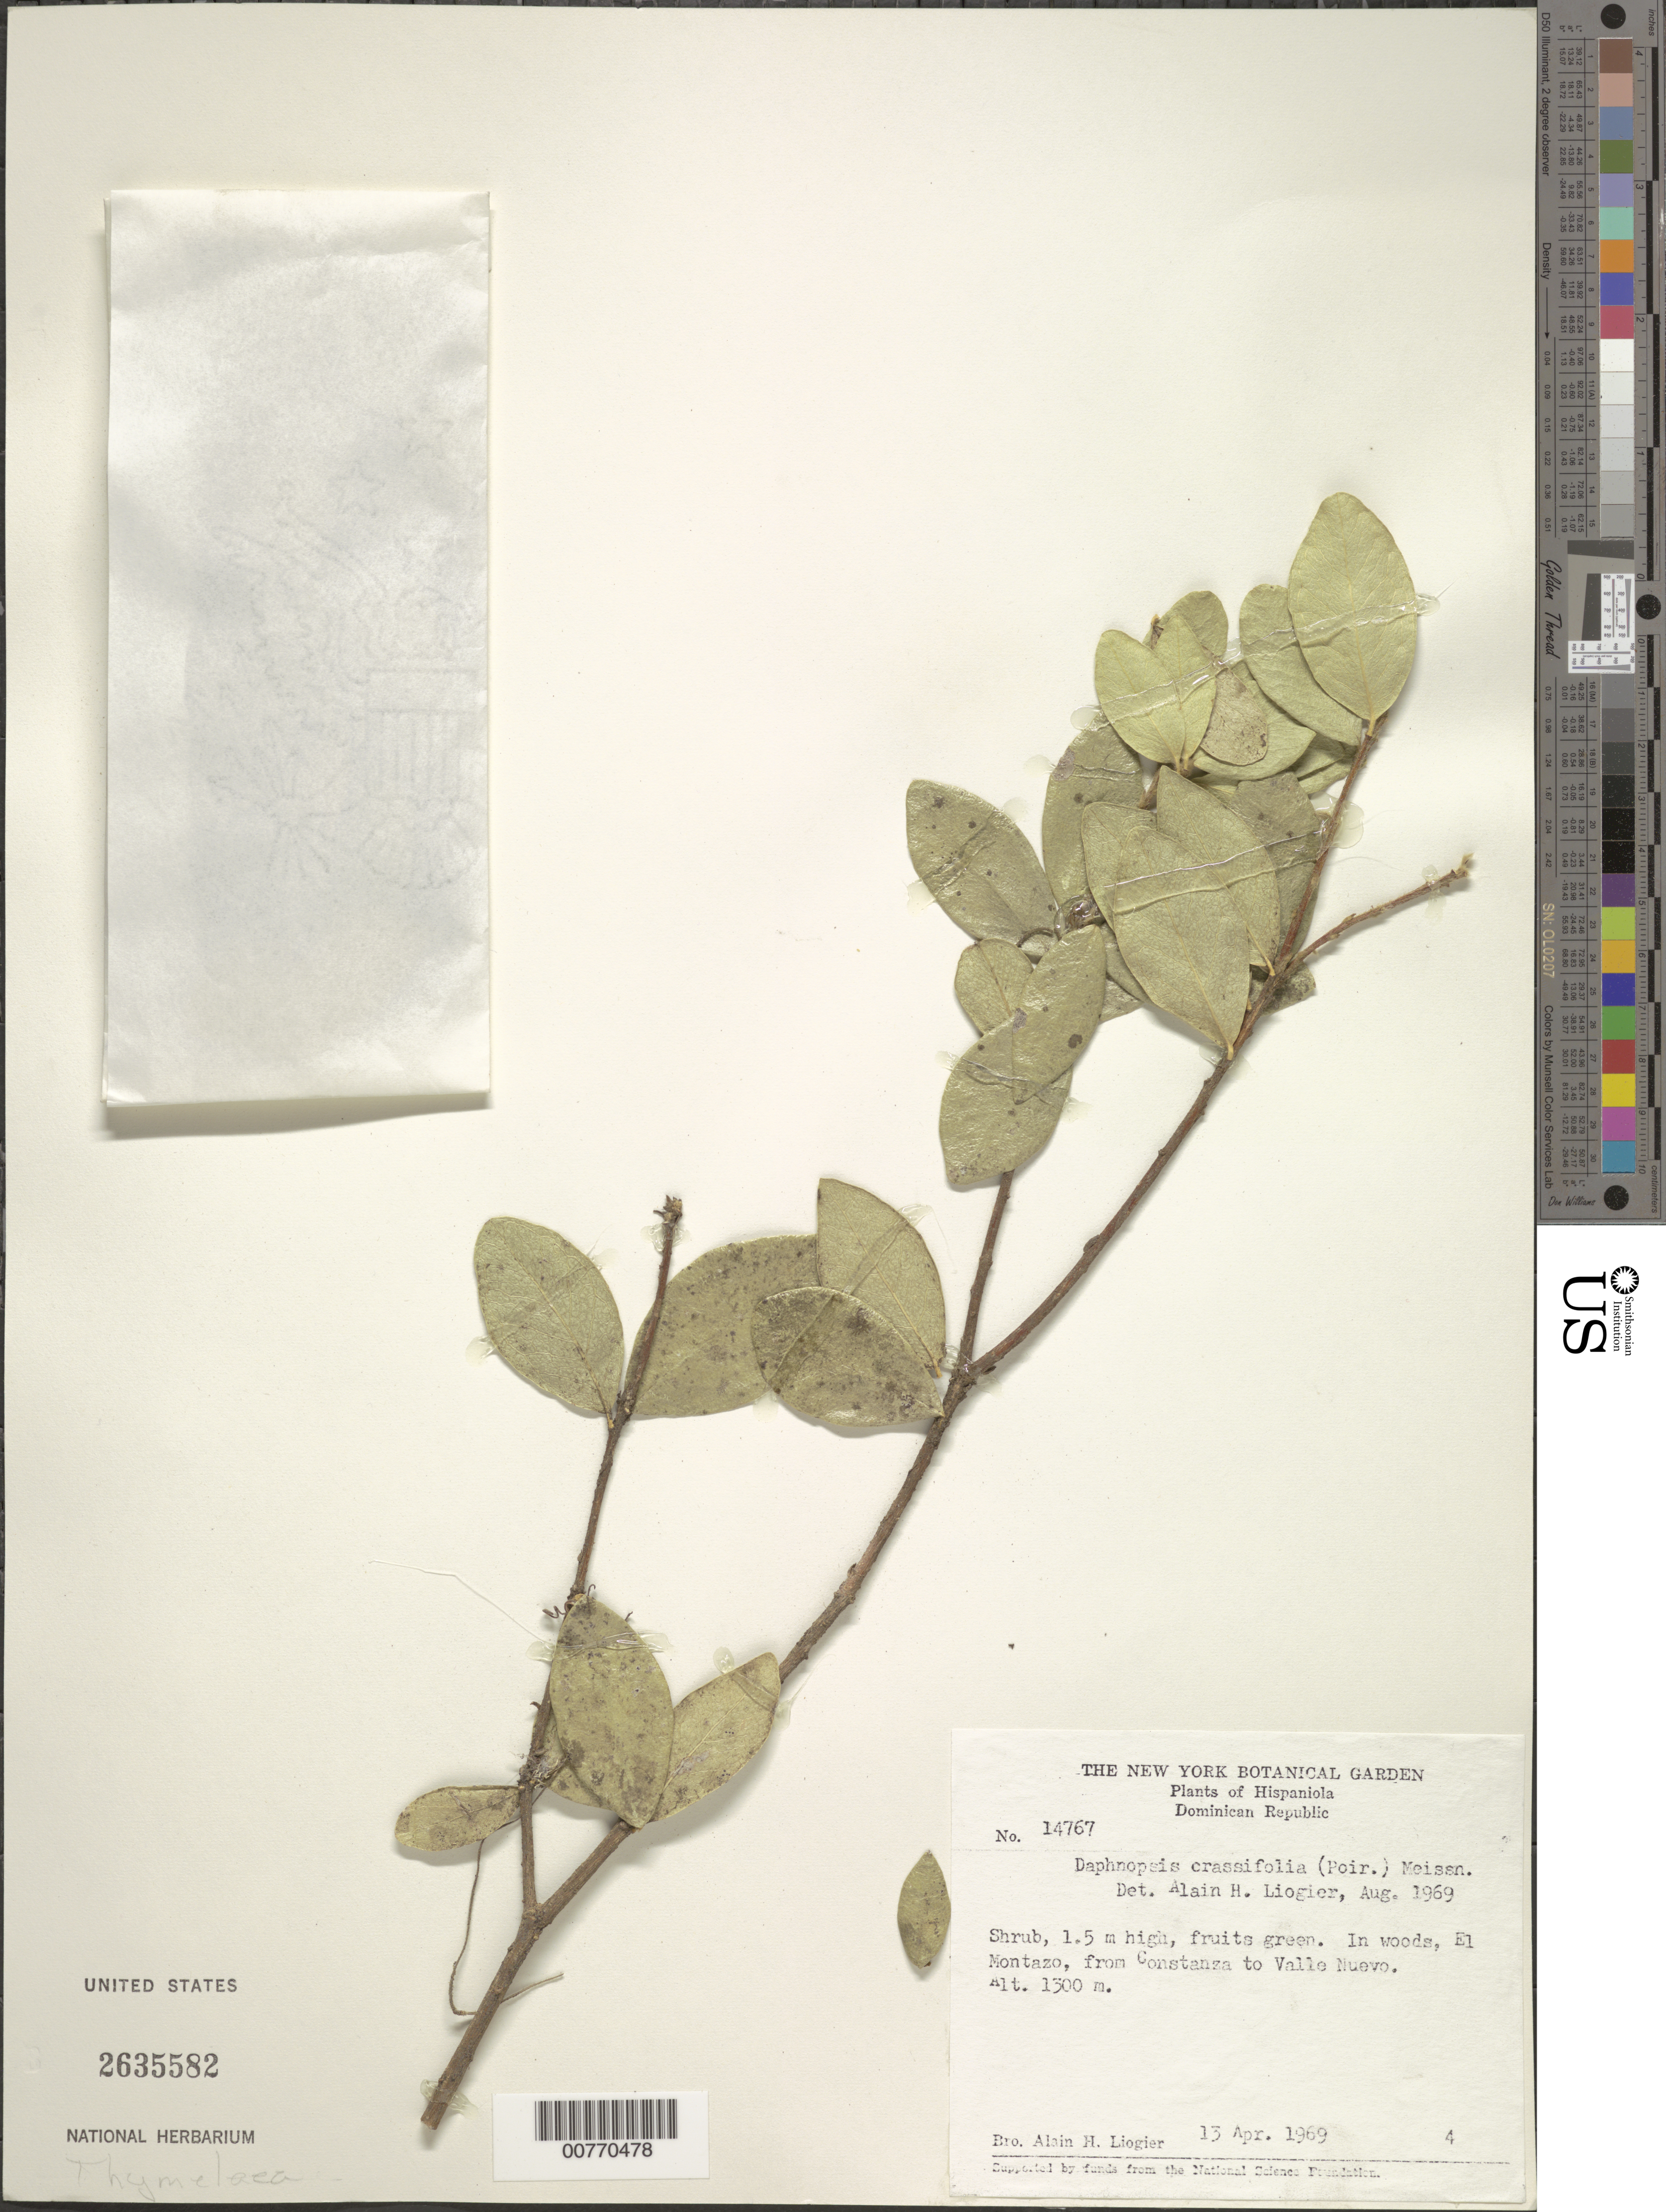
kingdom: Plantae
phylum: Tracheophyta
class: Magnoliopsida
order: Malvales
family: Thymelaeaceae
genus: Daphnopsis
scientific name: Daphnopsis crassifolia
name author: (Poir.) Meisn.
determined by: Liogier, Alain H.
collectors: A. H. Liogier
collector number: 14767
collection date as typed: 13 Apr 1969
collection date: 1969-04-13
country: Dominican Republic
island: Hispaniola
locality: From Constanza to Valle Nuevo, El Montazo.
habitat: Woods.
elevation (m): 1300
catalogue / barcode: US 2635582